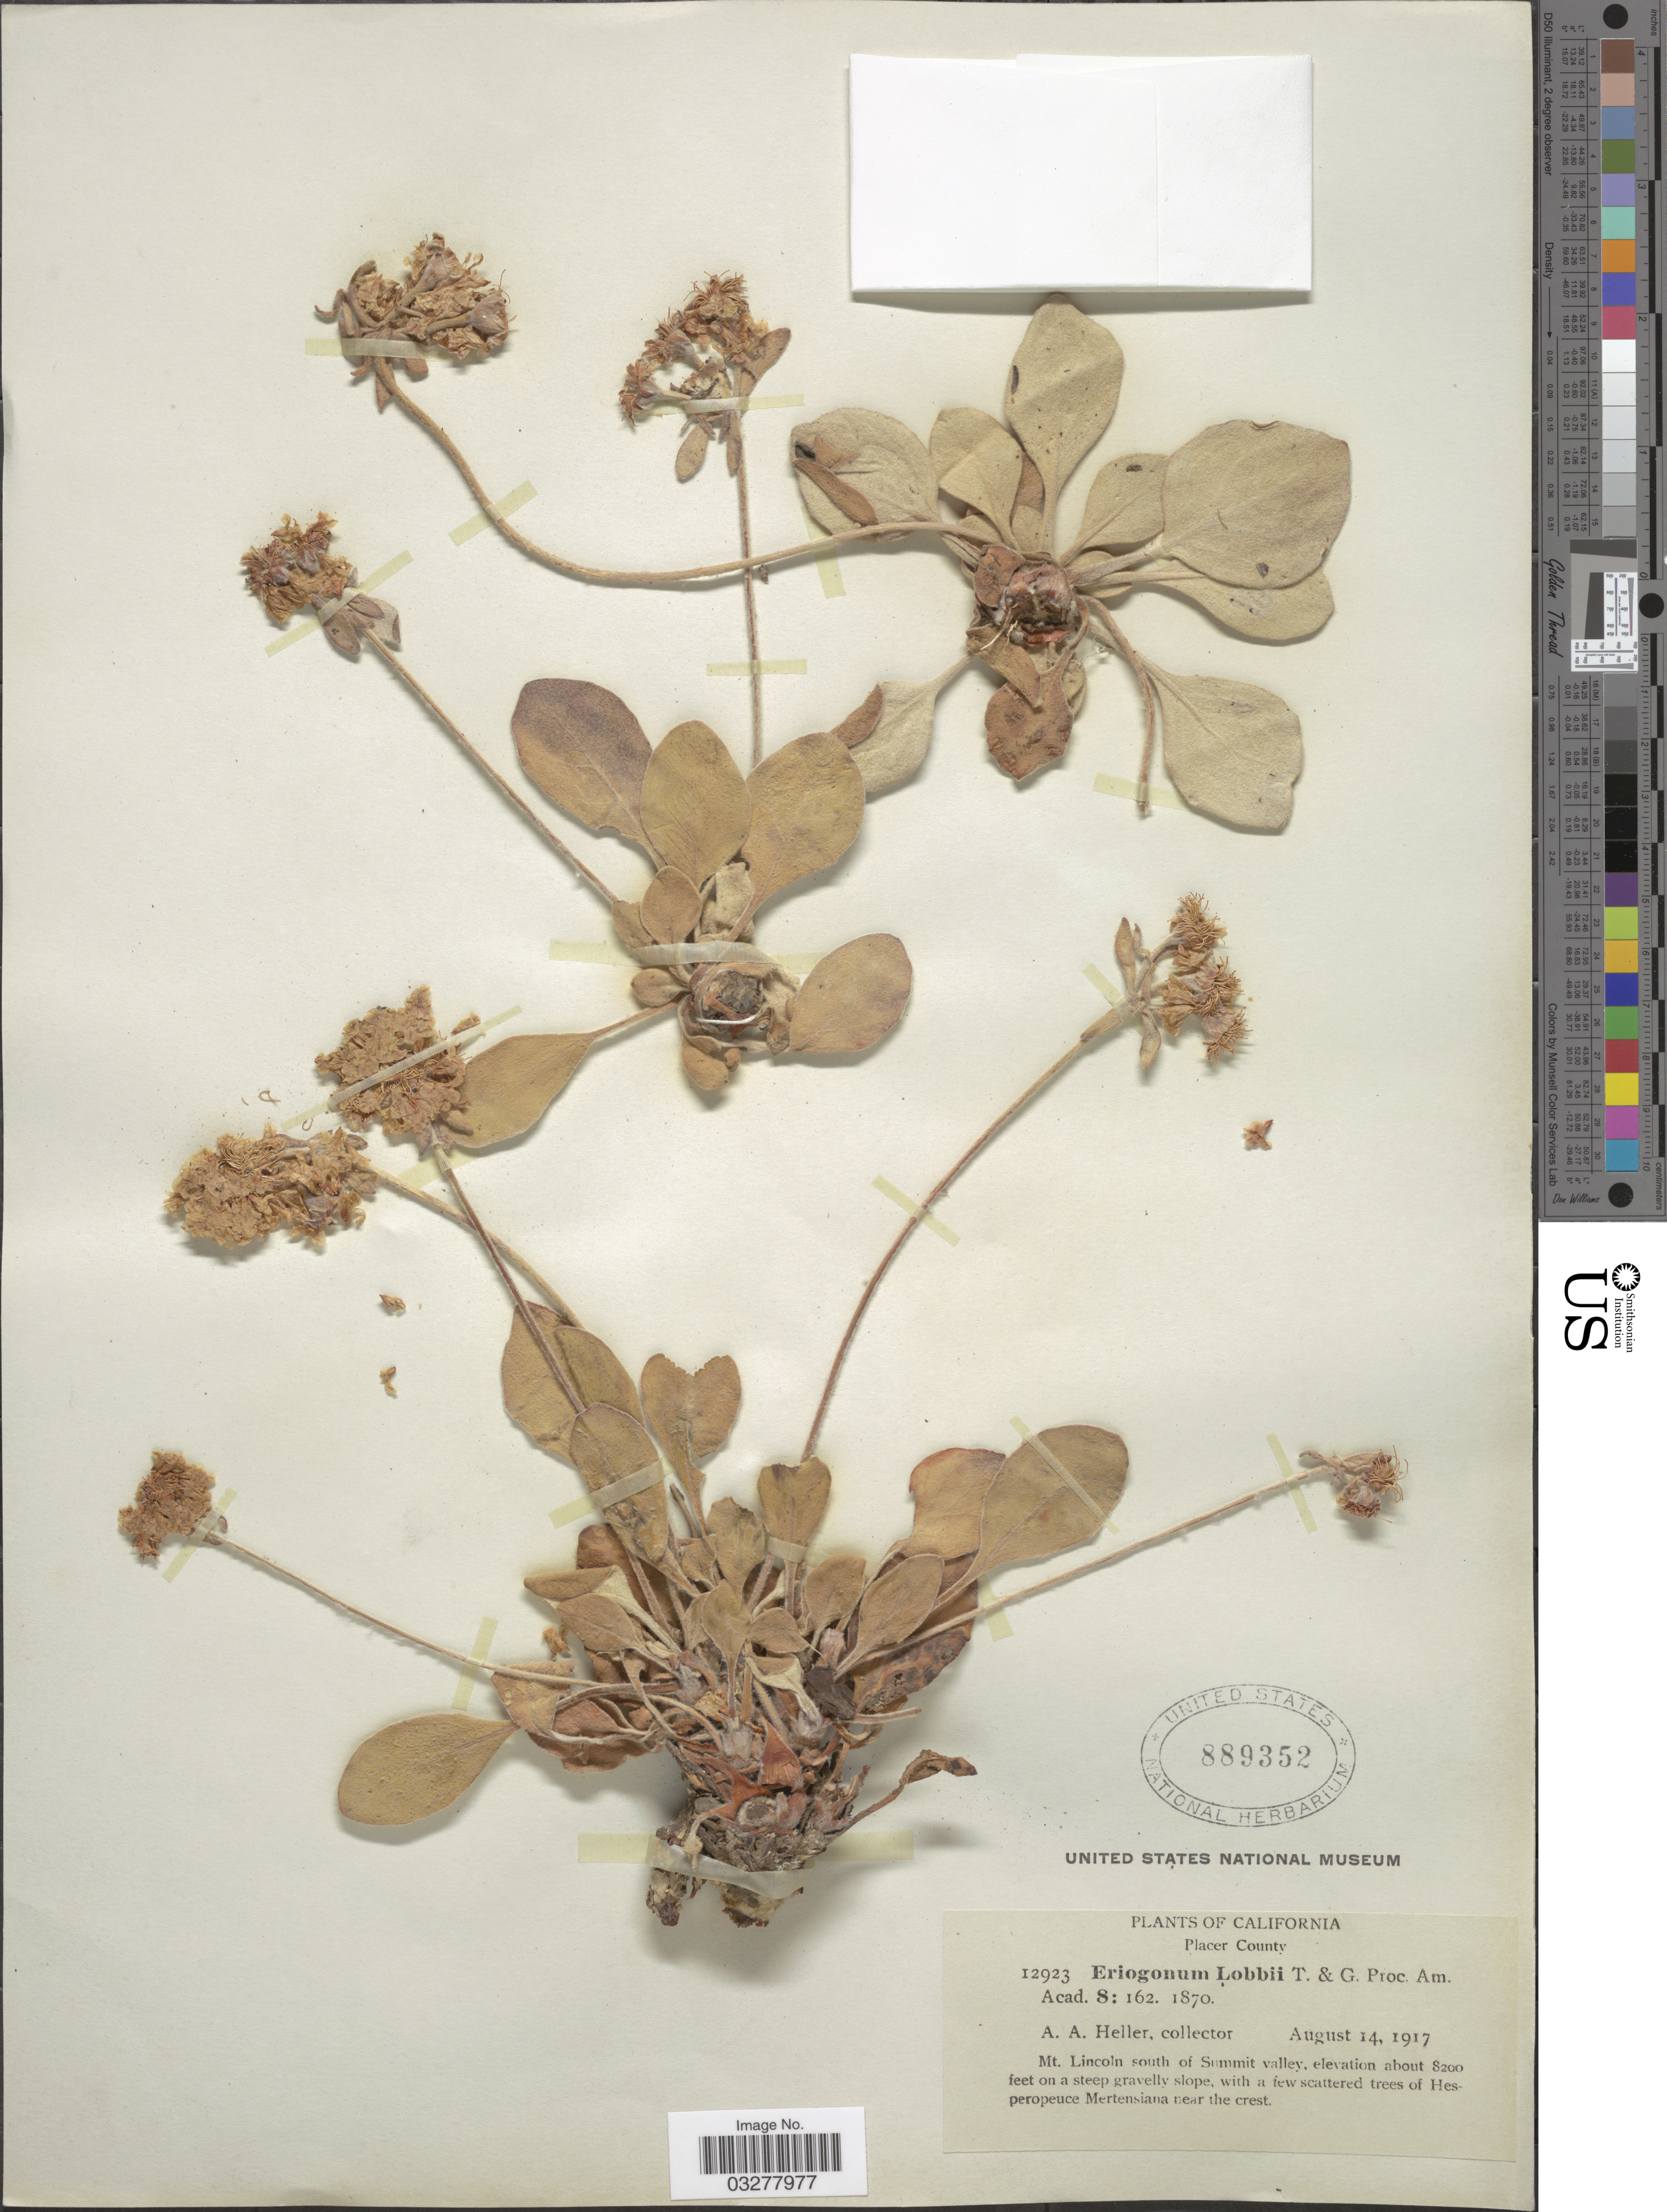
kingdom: Plantae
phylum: Tracheophyta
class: Magnoliopsida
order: Caryophyllales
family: Polygonaceae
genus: Eriogonum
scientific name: Eriogonum lobbii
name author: Torr. & A. Gray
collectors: A. A. Heller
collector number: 12923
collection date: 1917-08-14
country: United States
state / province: California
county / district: Placer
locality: Placer County. Mt. Lincoln south of Summit valley.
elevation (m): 2499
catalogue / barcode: US 889352